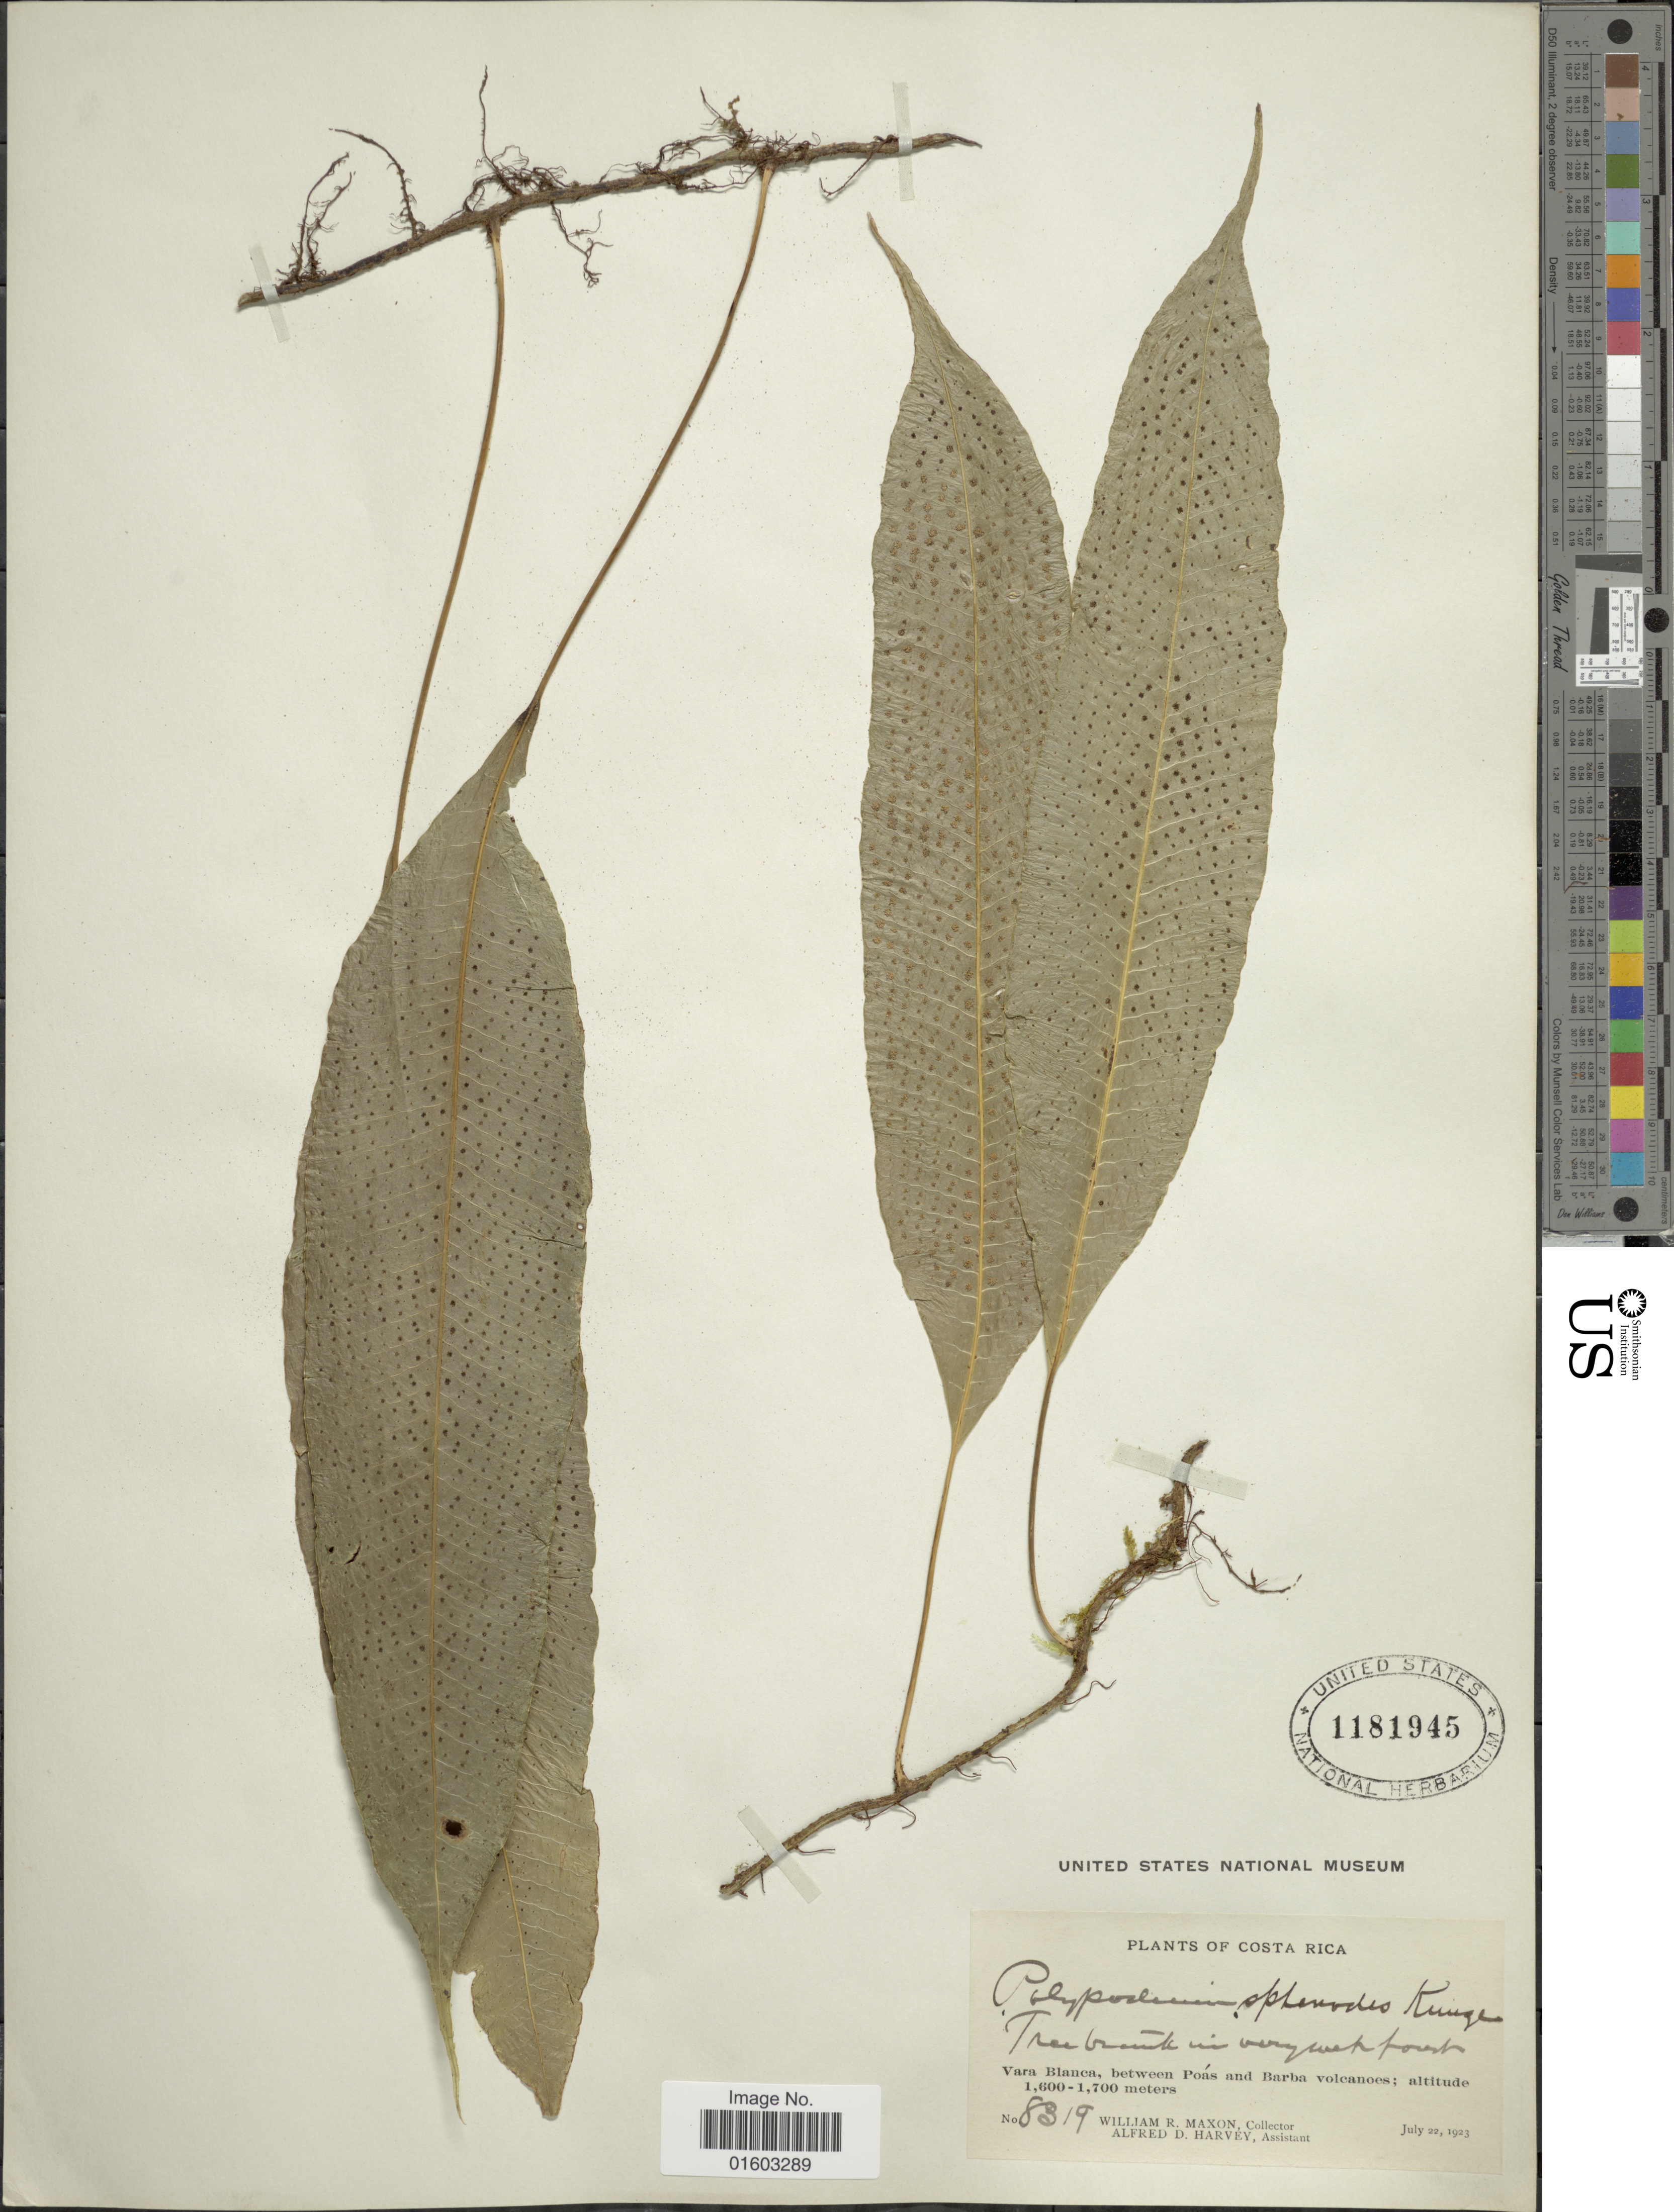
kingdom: Plantae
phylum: Tracheophyta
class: Polypodiopsida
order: Polypodiales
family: Polypodiaceae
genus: Campyloneurum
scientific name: Campyloneurum wercklei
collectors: W. R. Maxon & A. D. Harvey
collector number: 8319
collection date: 1923-07-22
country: Costa Rica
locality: Vara BLanca, between Poas and Barba volcanos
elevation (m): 1600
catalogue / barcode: US 1181945